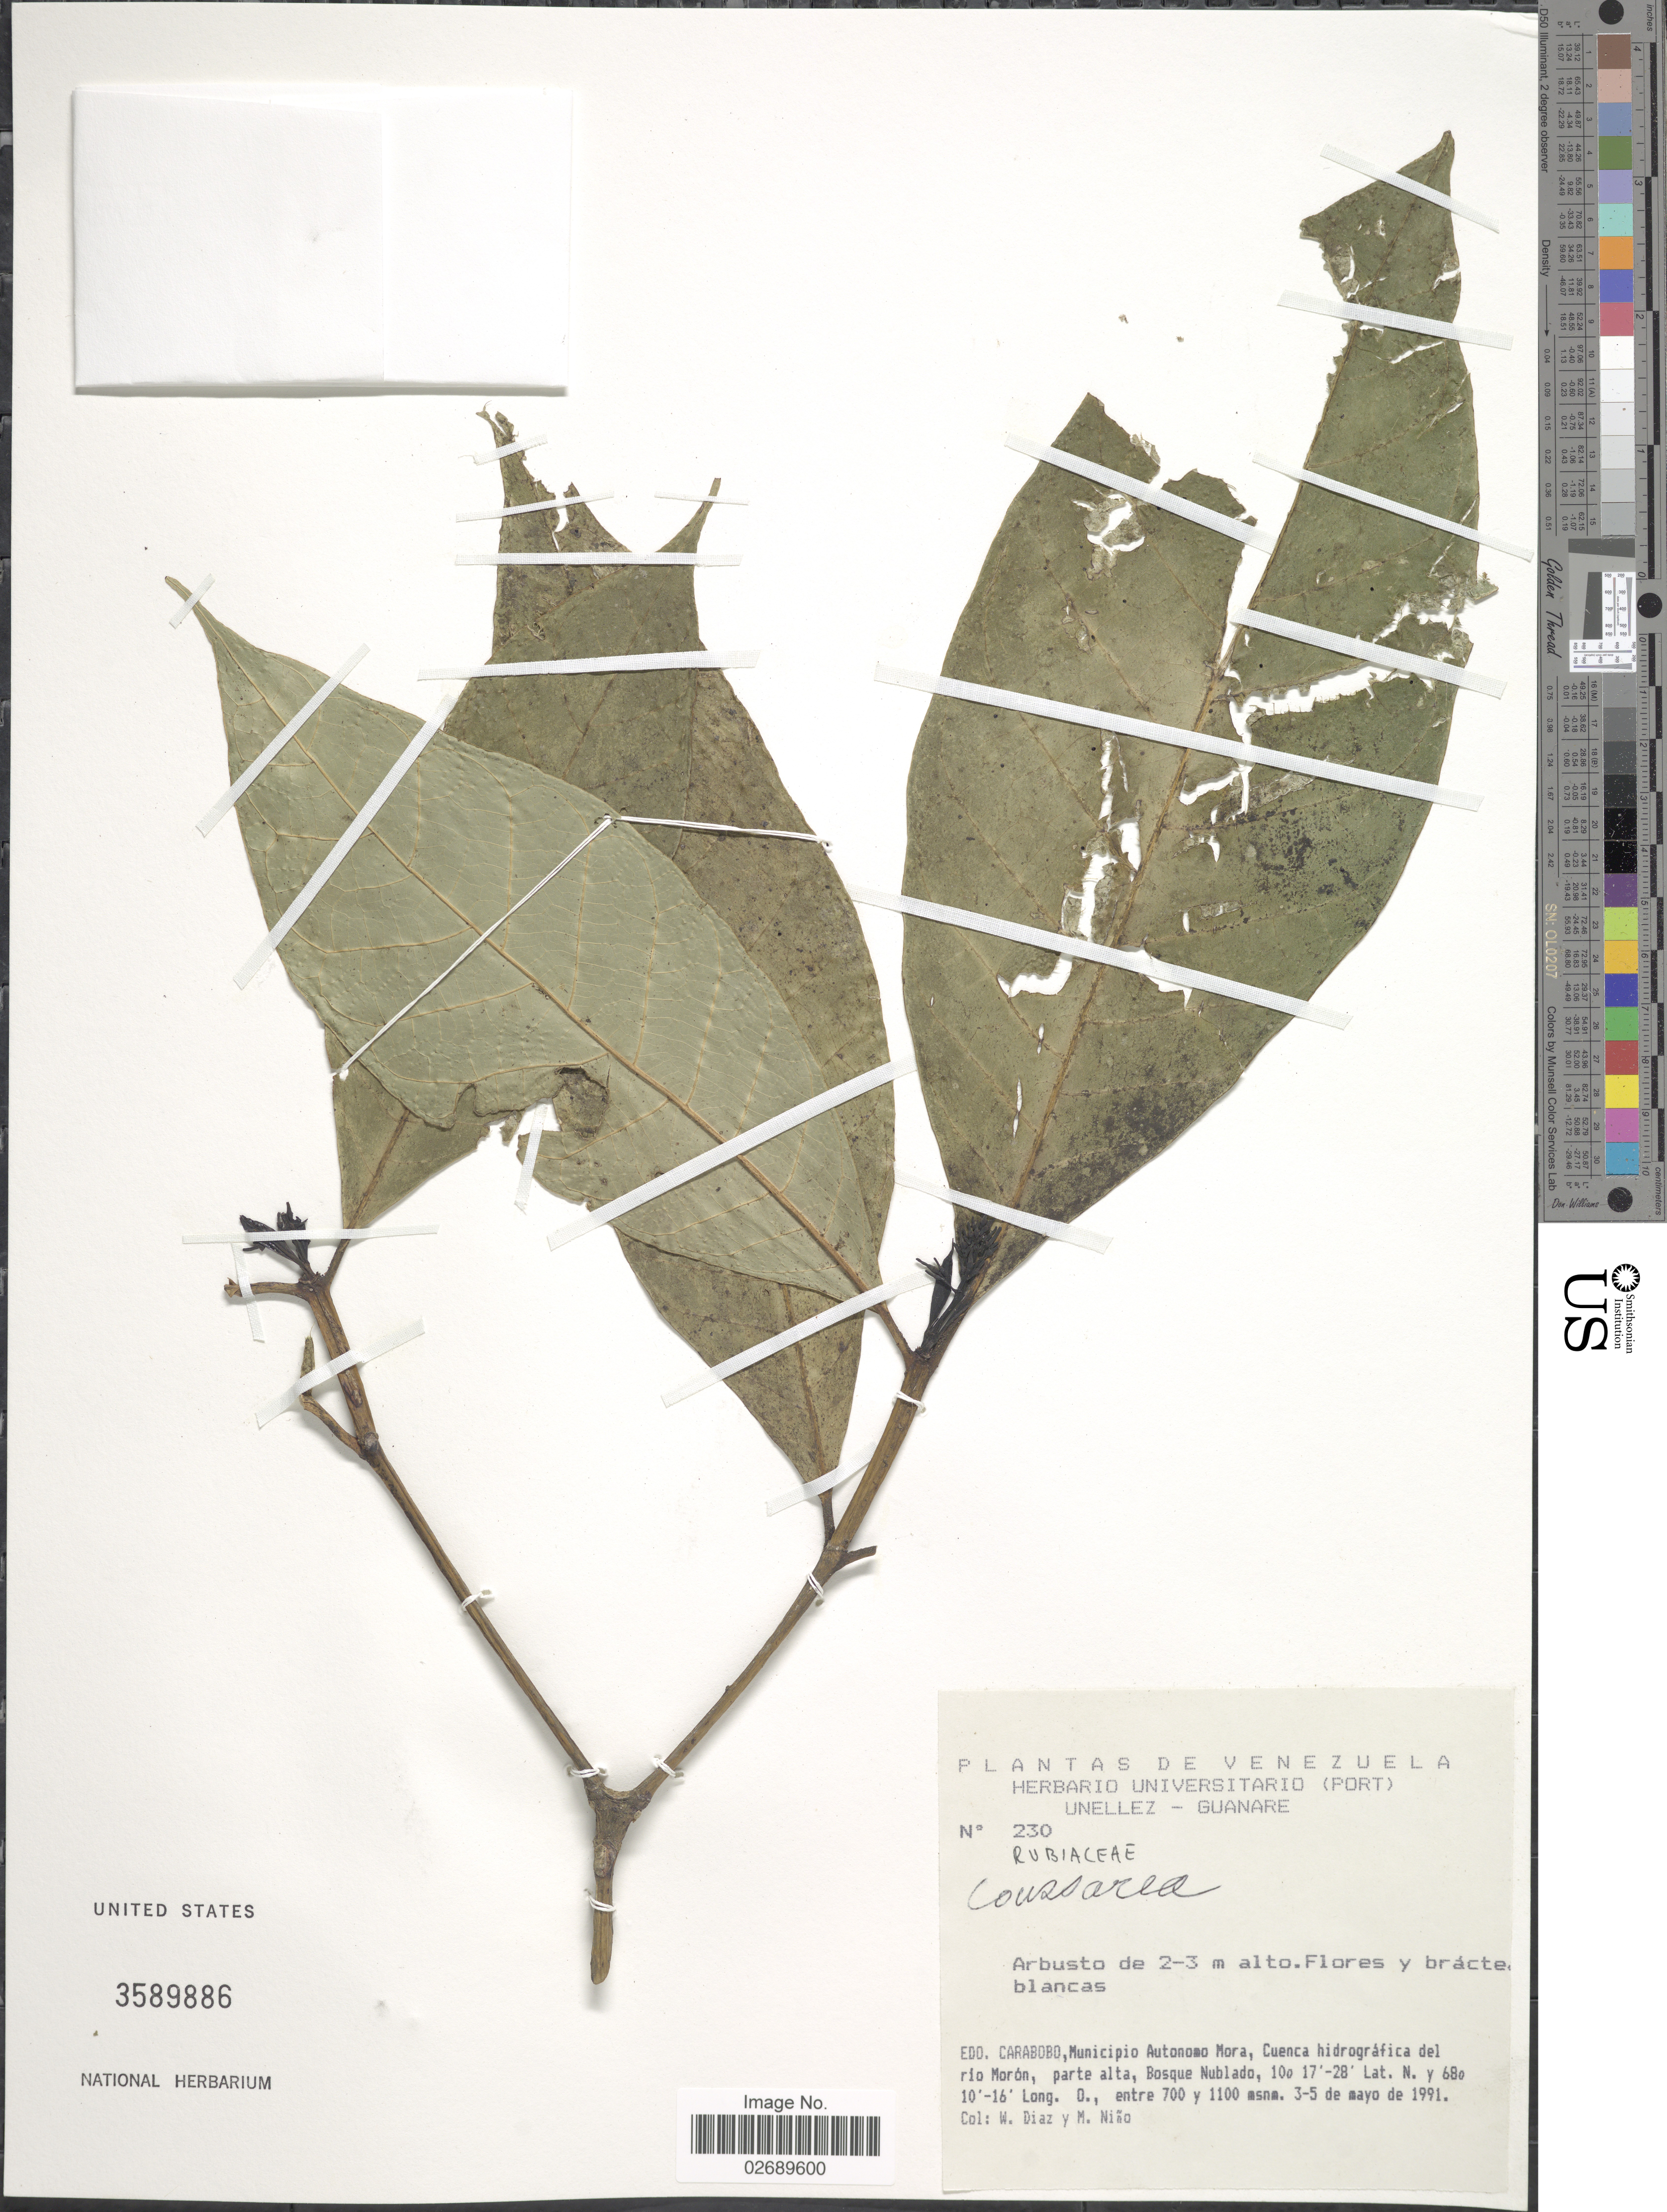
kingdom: Plantae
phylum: Tracheophyta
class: Magnoliopsida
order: Gentianales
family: Rubiaceae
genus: Coussarea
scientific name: Coussarea sp.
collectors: W. Díaz P. & S. M. Niño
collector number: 230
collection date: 1991-05-03/1991-05-05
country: Venezuela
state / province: Carabobo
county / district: Juan José Mora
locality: Cuenca hidrografica del rio Maron, parte alta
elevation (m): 700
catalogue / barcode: US 3589886